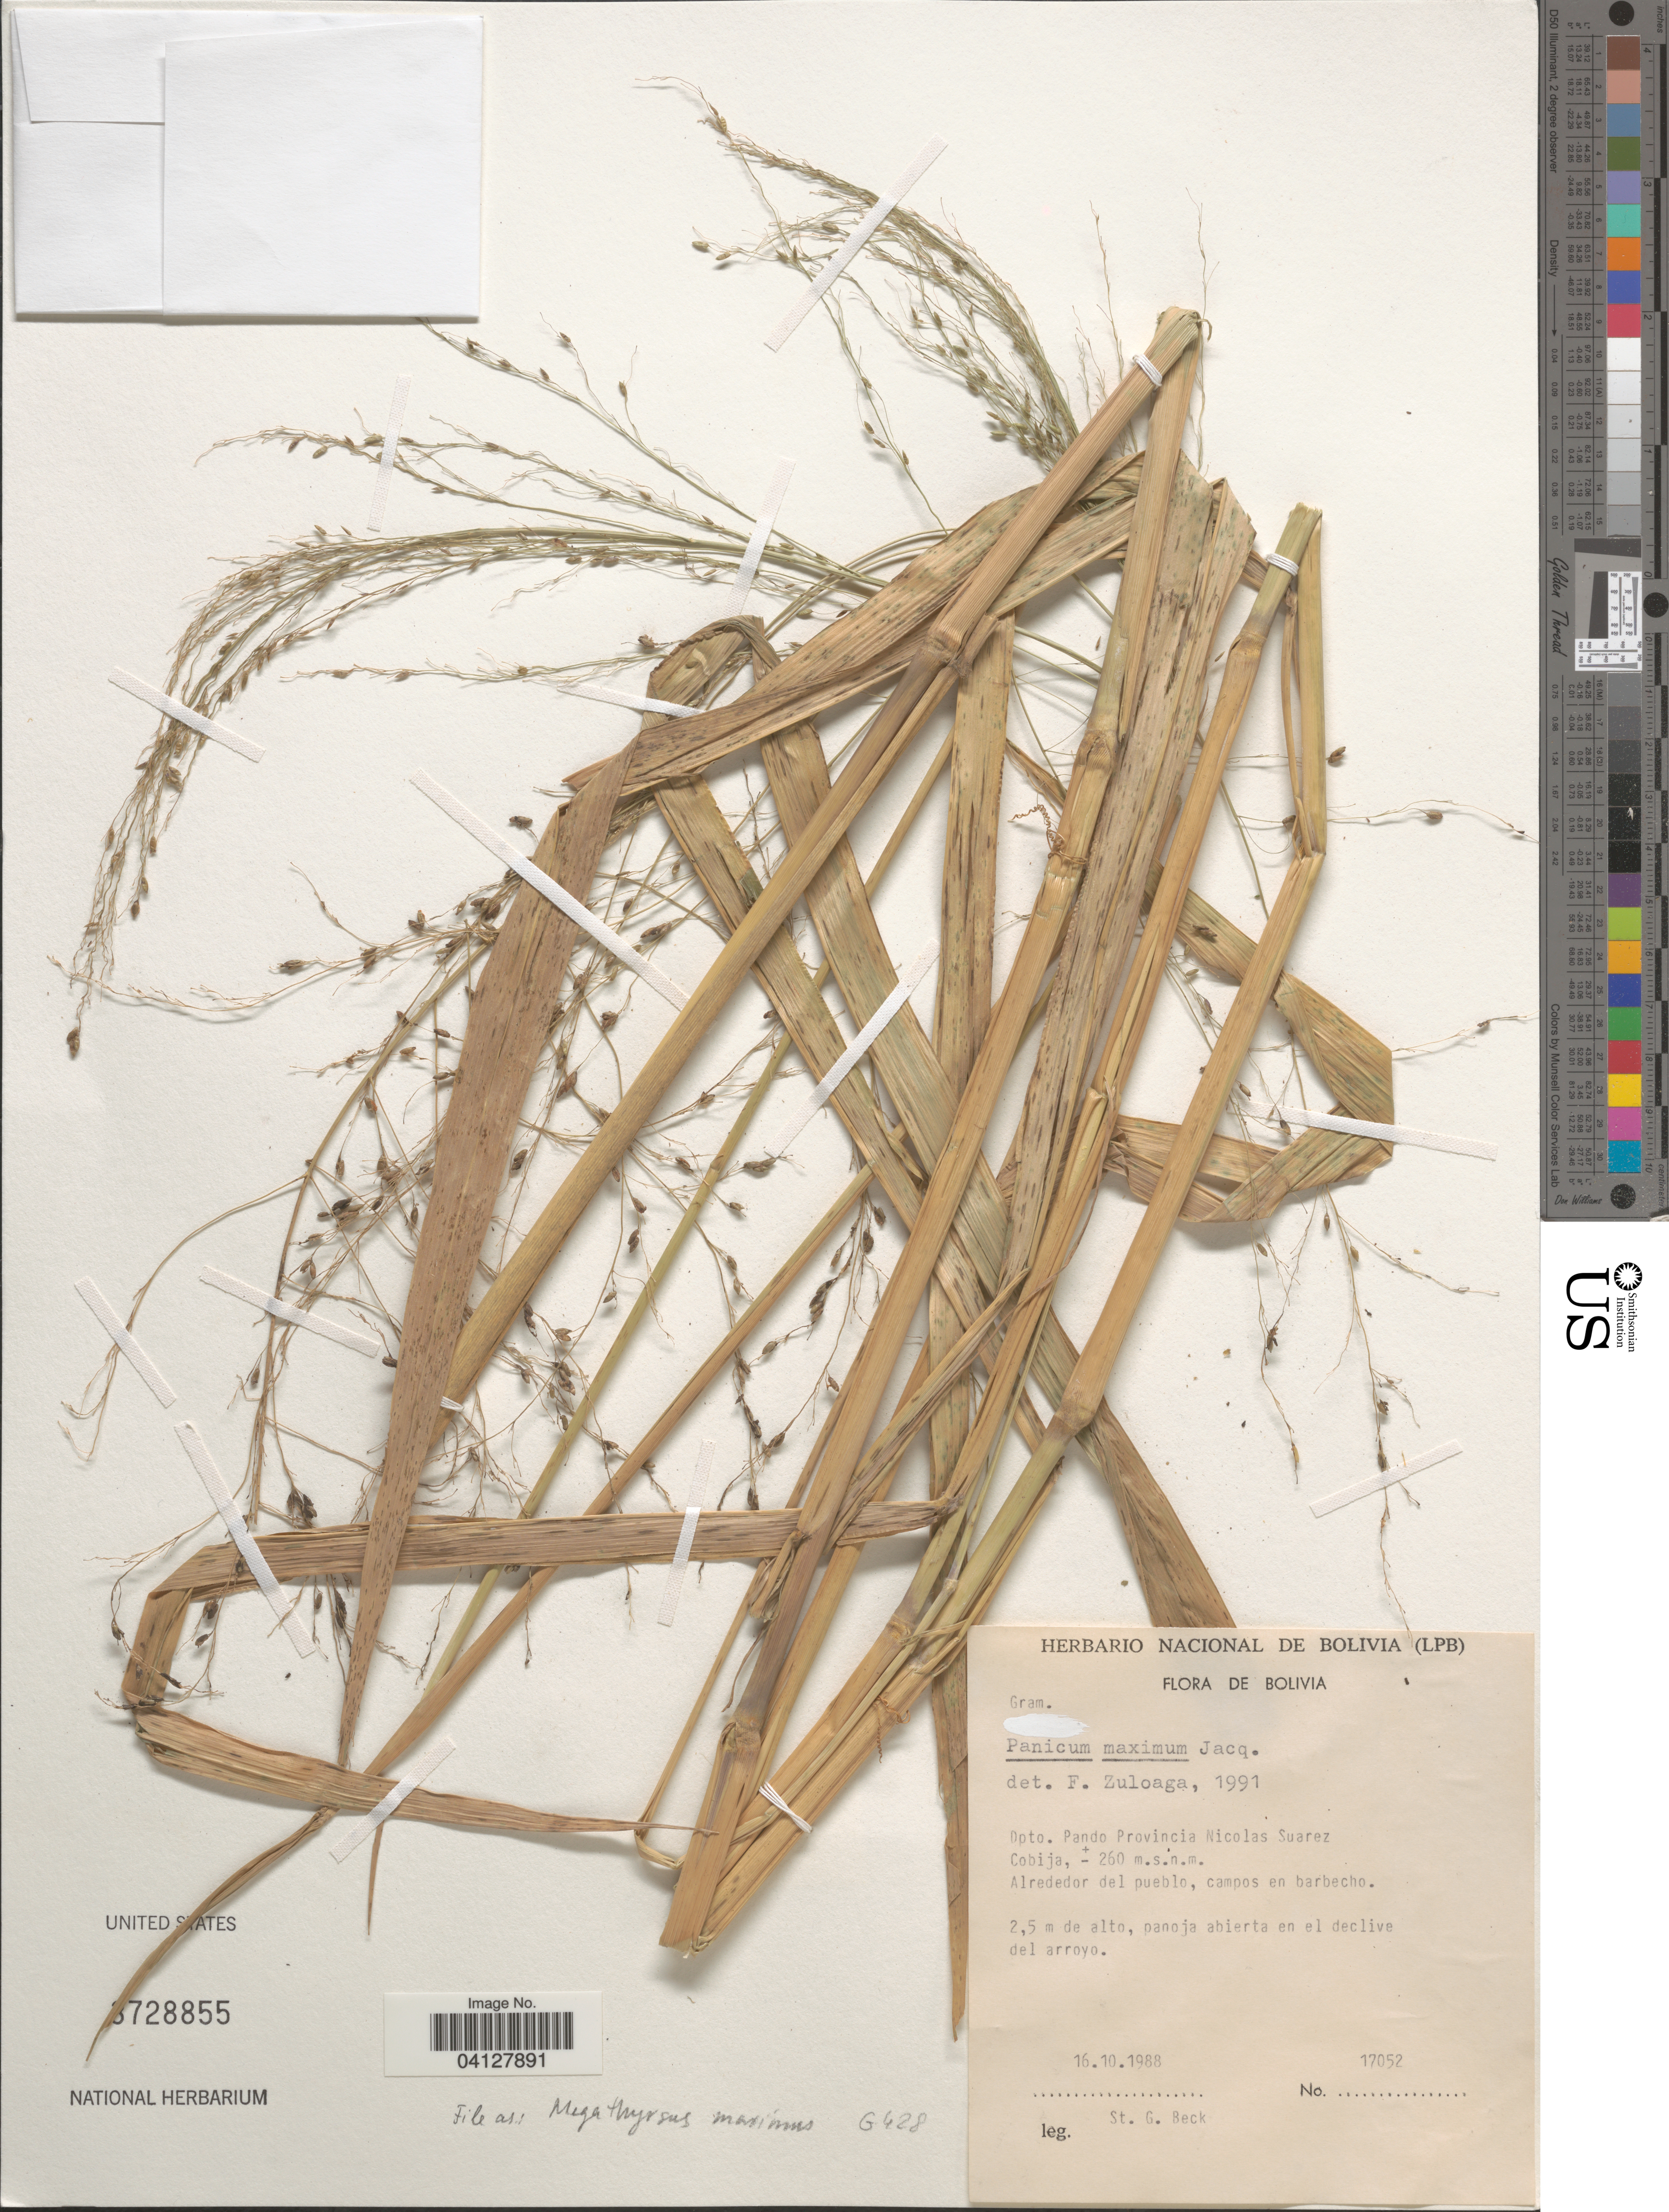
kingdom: Plantae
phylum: Tracheophyta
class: Liliopsida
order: Poales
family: Poaceae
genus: Panicum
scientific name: Panicum maximum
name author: Jacq.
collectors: S. G. Beck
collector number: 17052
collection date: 1988-10-16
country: Bolivia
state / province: Pando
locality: Dpto. Pando Provincia Nicolas Suarez Cobija. Alrededor del pueblo, campos en barbecho.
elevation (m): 260